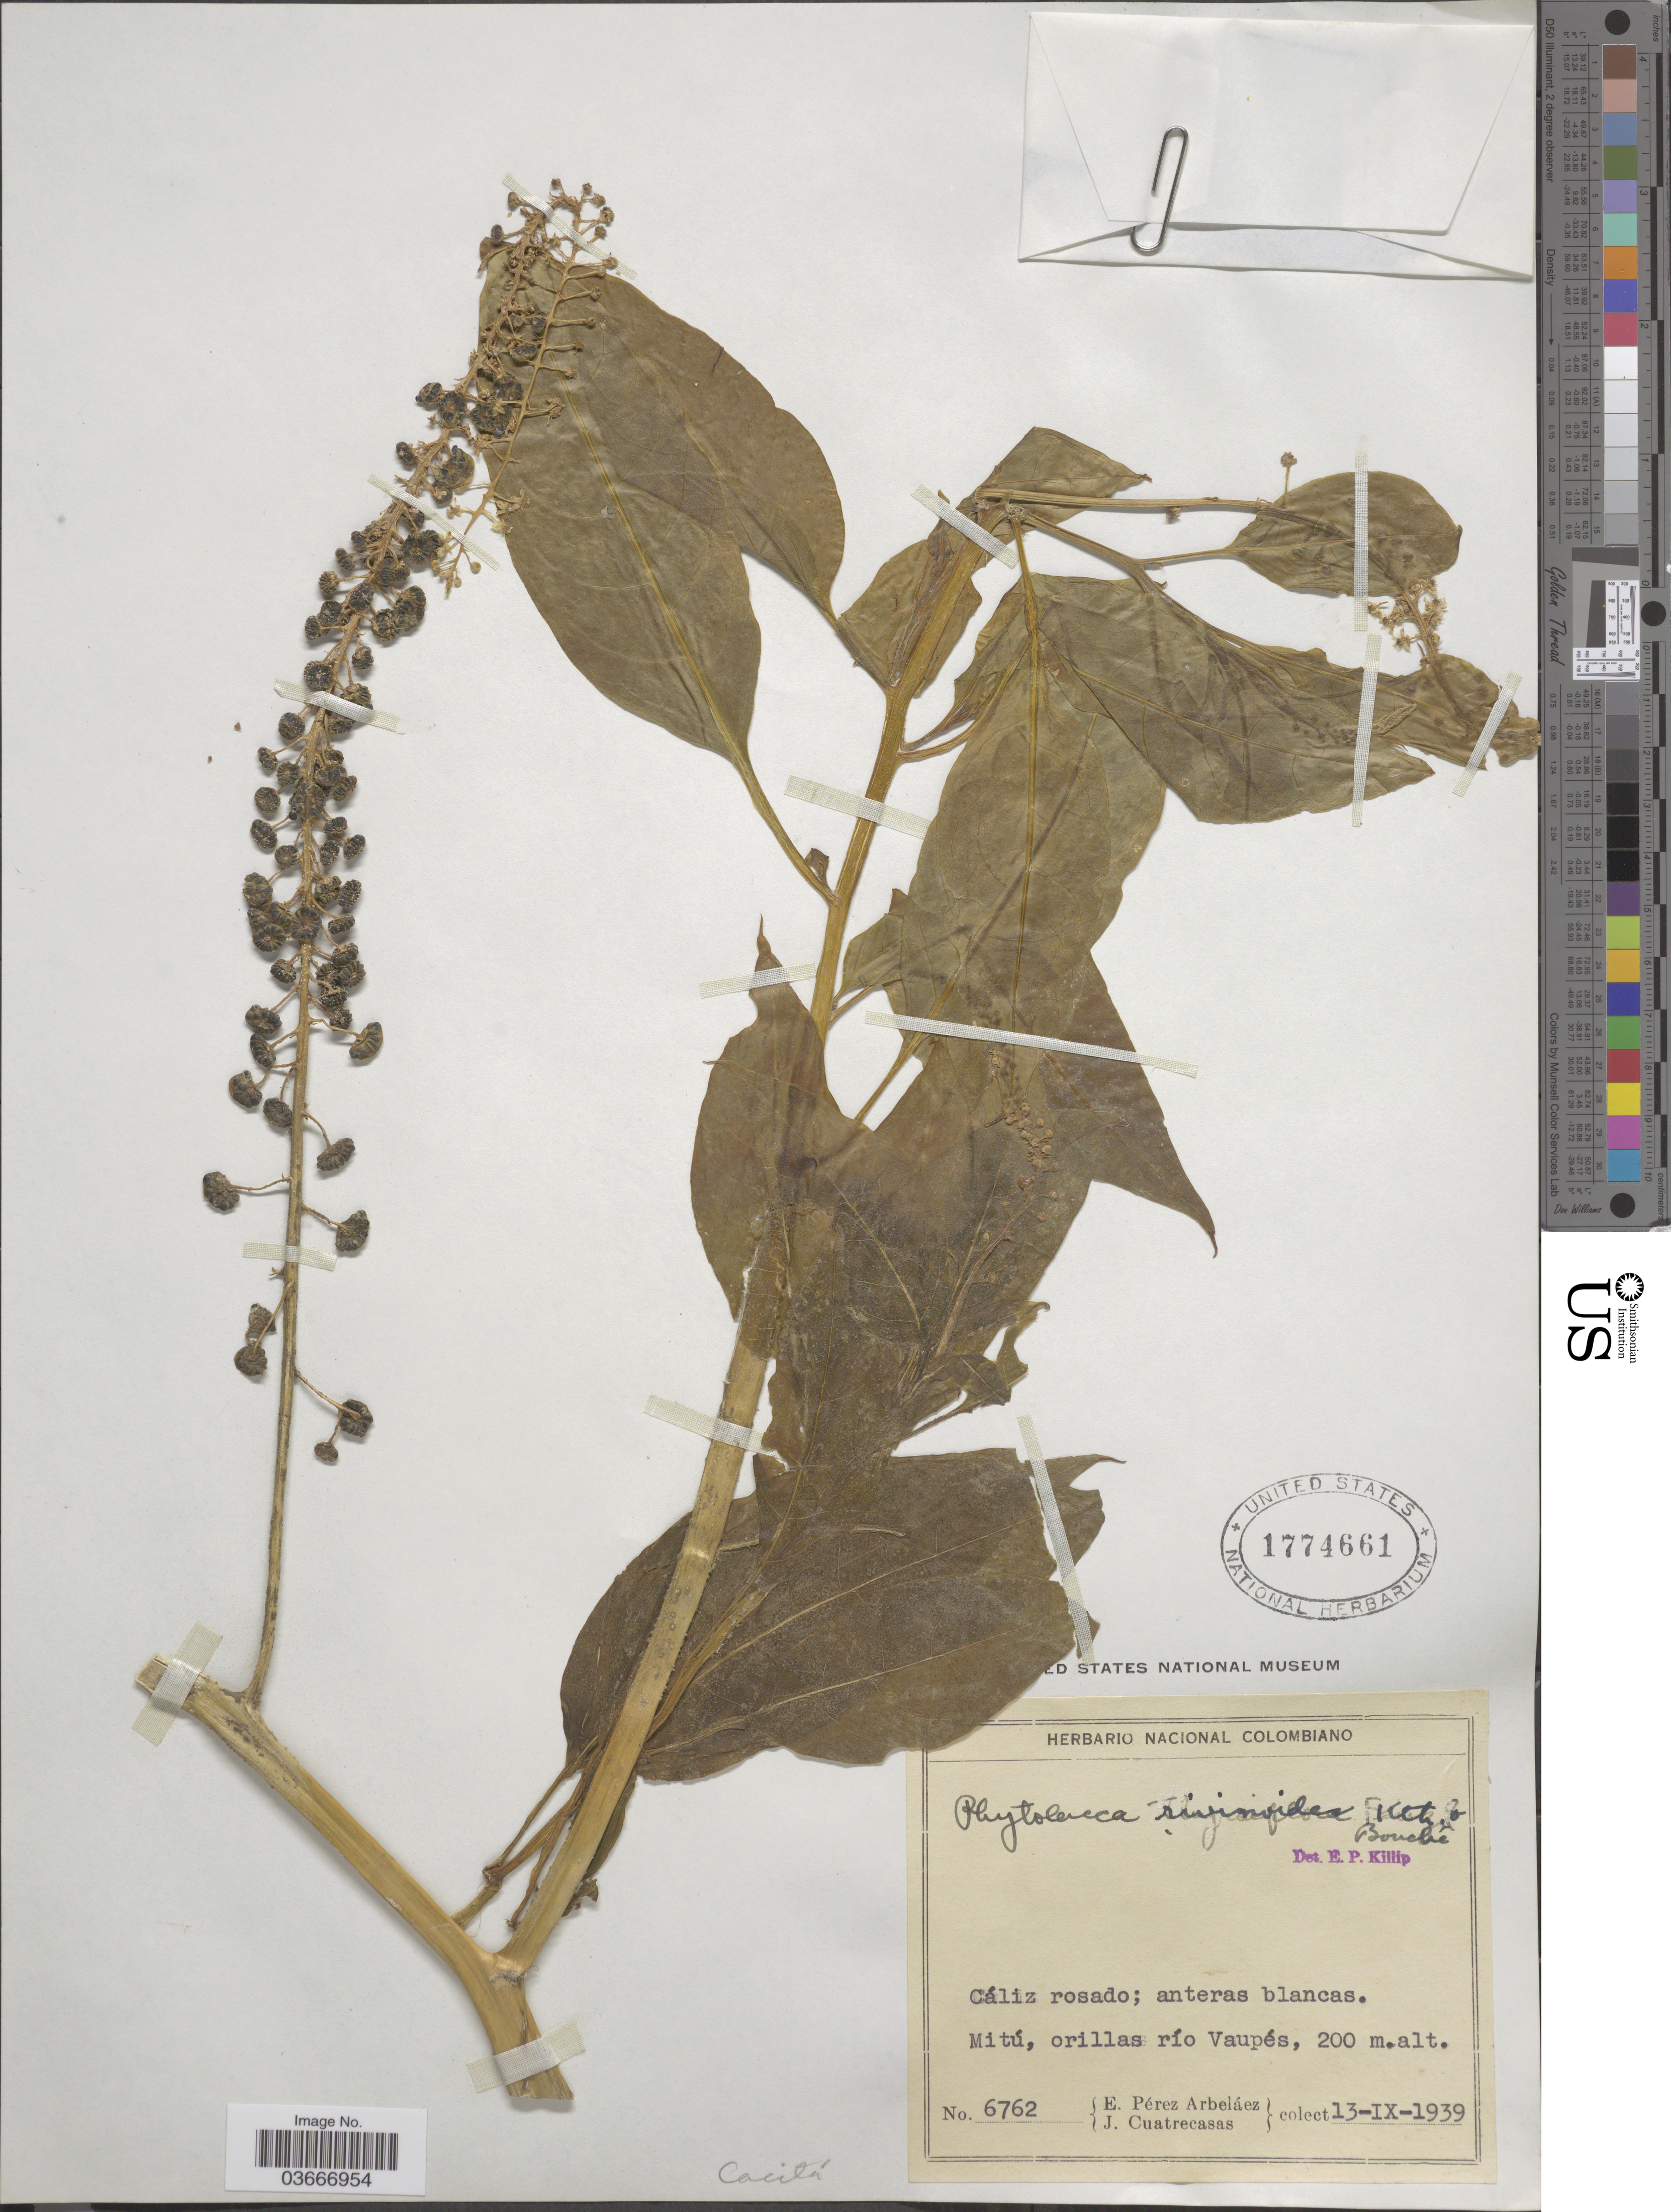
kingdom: Plantae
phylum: Tracheophyta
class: Magnoliopsida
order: Caryophyllales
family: Phytolaccaceae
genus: Phytolacca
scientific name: Phytolacca rivinoides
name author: Kunth & C.D. Bouché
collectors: E. Pérez Arbeláez & J. Cuatrecasas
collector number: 6762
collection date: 1939-09-13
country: Colombia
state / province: Vaupés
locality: Mitú, orillas río Vaupés.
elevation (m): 200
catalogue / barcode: US 1774661